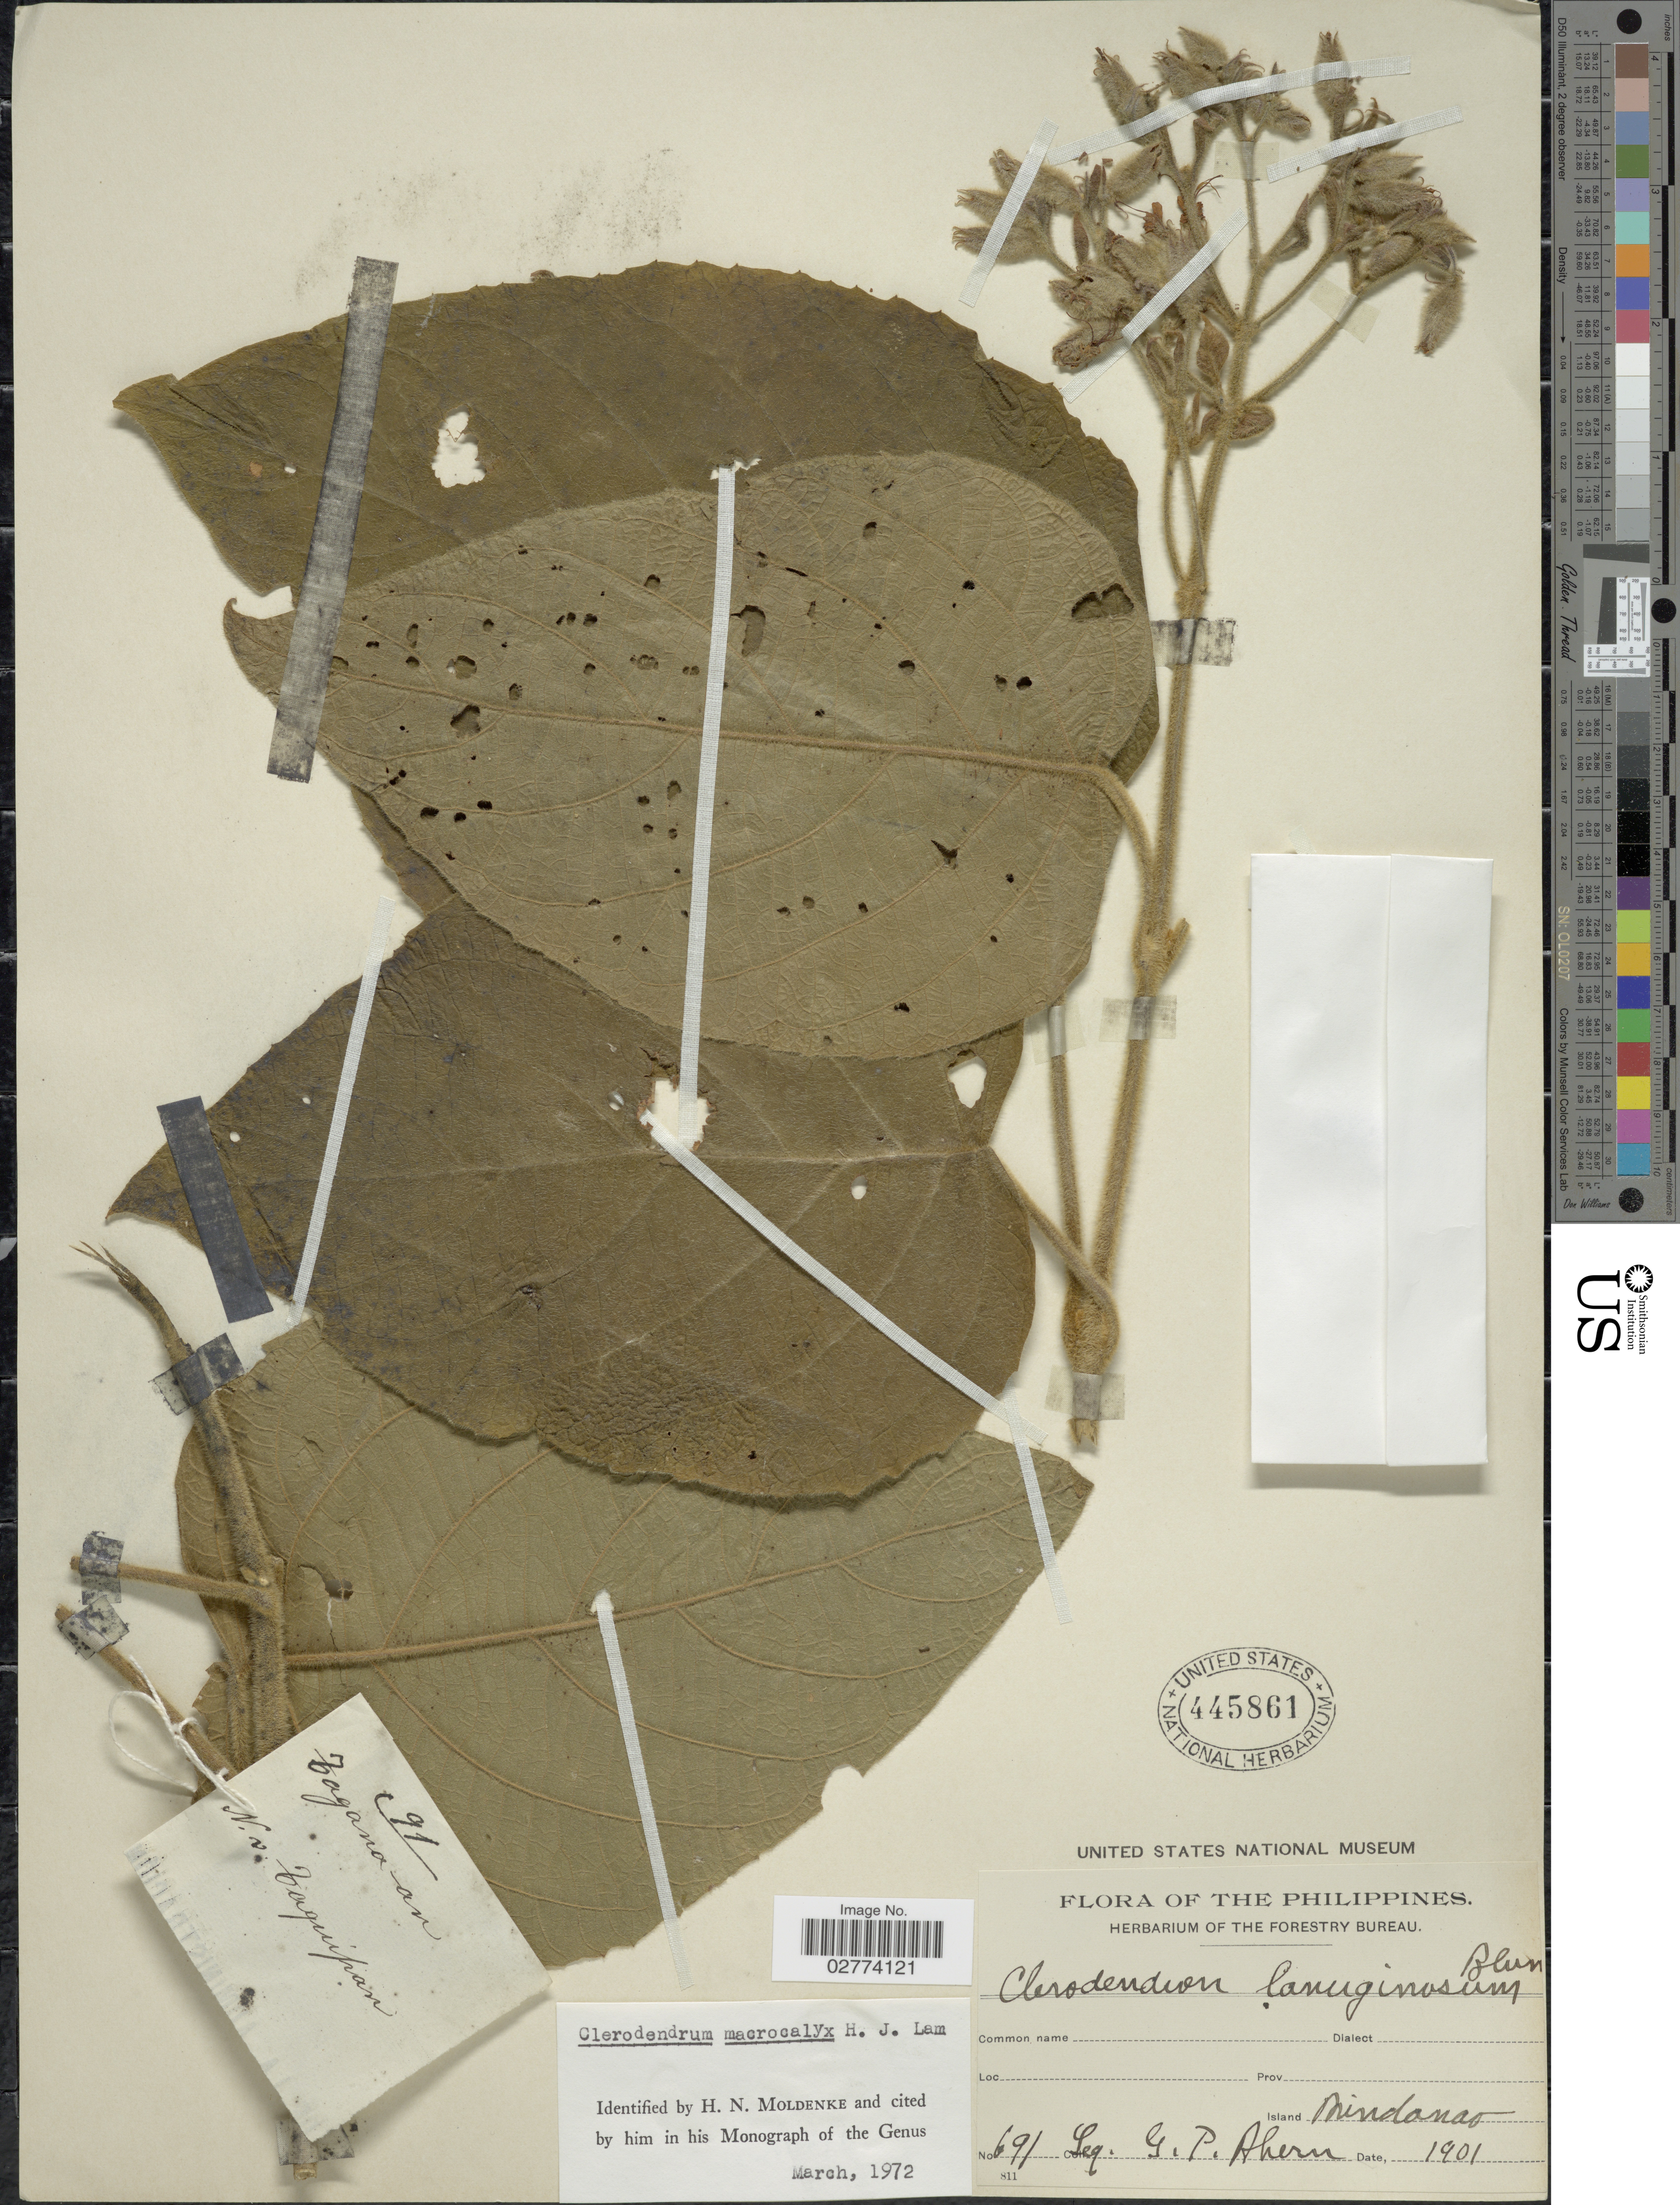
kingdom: Plantae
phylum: Tracheophyta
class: Magnoliopsida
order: Lamiales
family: Lamiaceae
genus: Clerodendrum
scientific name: Clerodendrum macrocalyx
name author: H.J. Lam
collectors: G. Ahern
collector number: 691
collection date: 1901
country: Philippines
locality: Island Mindanao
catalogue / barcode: US 445861